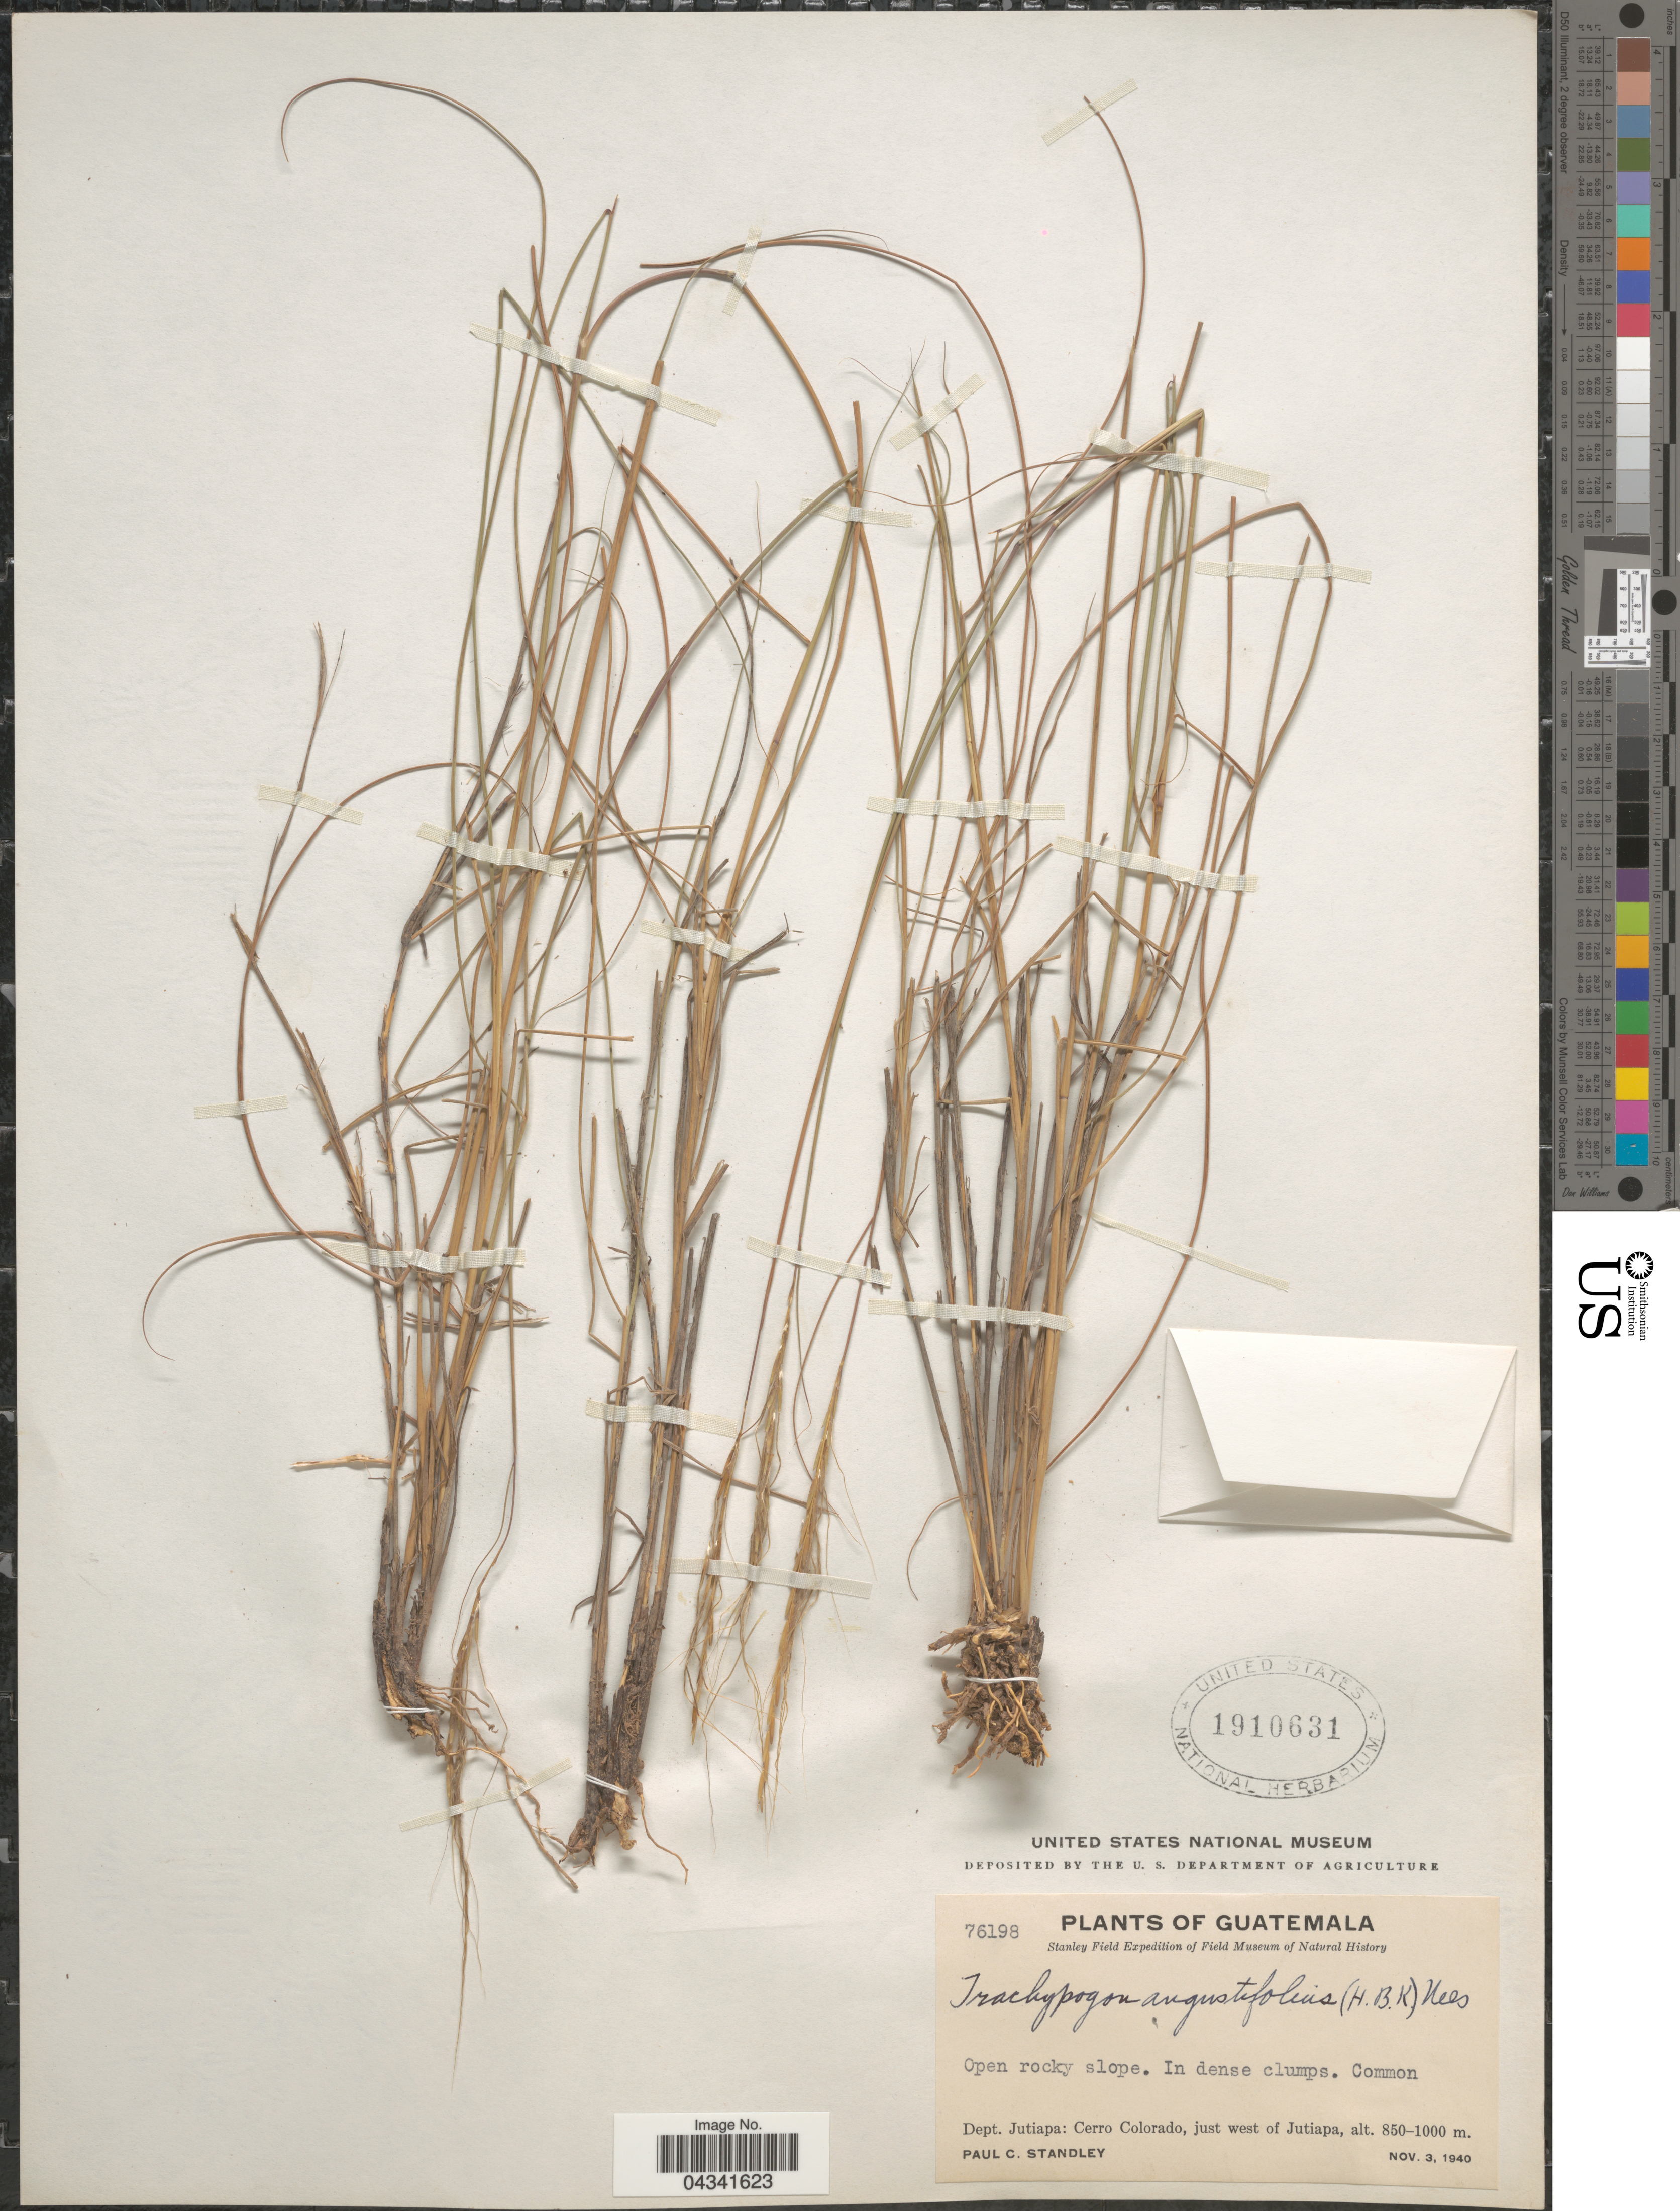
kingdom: Plantae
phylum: Tracheophyta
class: Liliopsida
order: Poales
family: Poaceae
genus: Trachypogon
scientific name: Trachypogon spicatus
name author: (L. f.) Kuntze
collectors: P. C. Standley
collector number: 76198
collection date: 1940-11-03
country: Guatemala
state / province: Jutiapa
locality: Stanley Field Expedition. Dept. Jutiapa: Cerro Colorado, just west of Jutiapa.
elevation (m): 850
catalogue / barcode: US 1910631